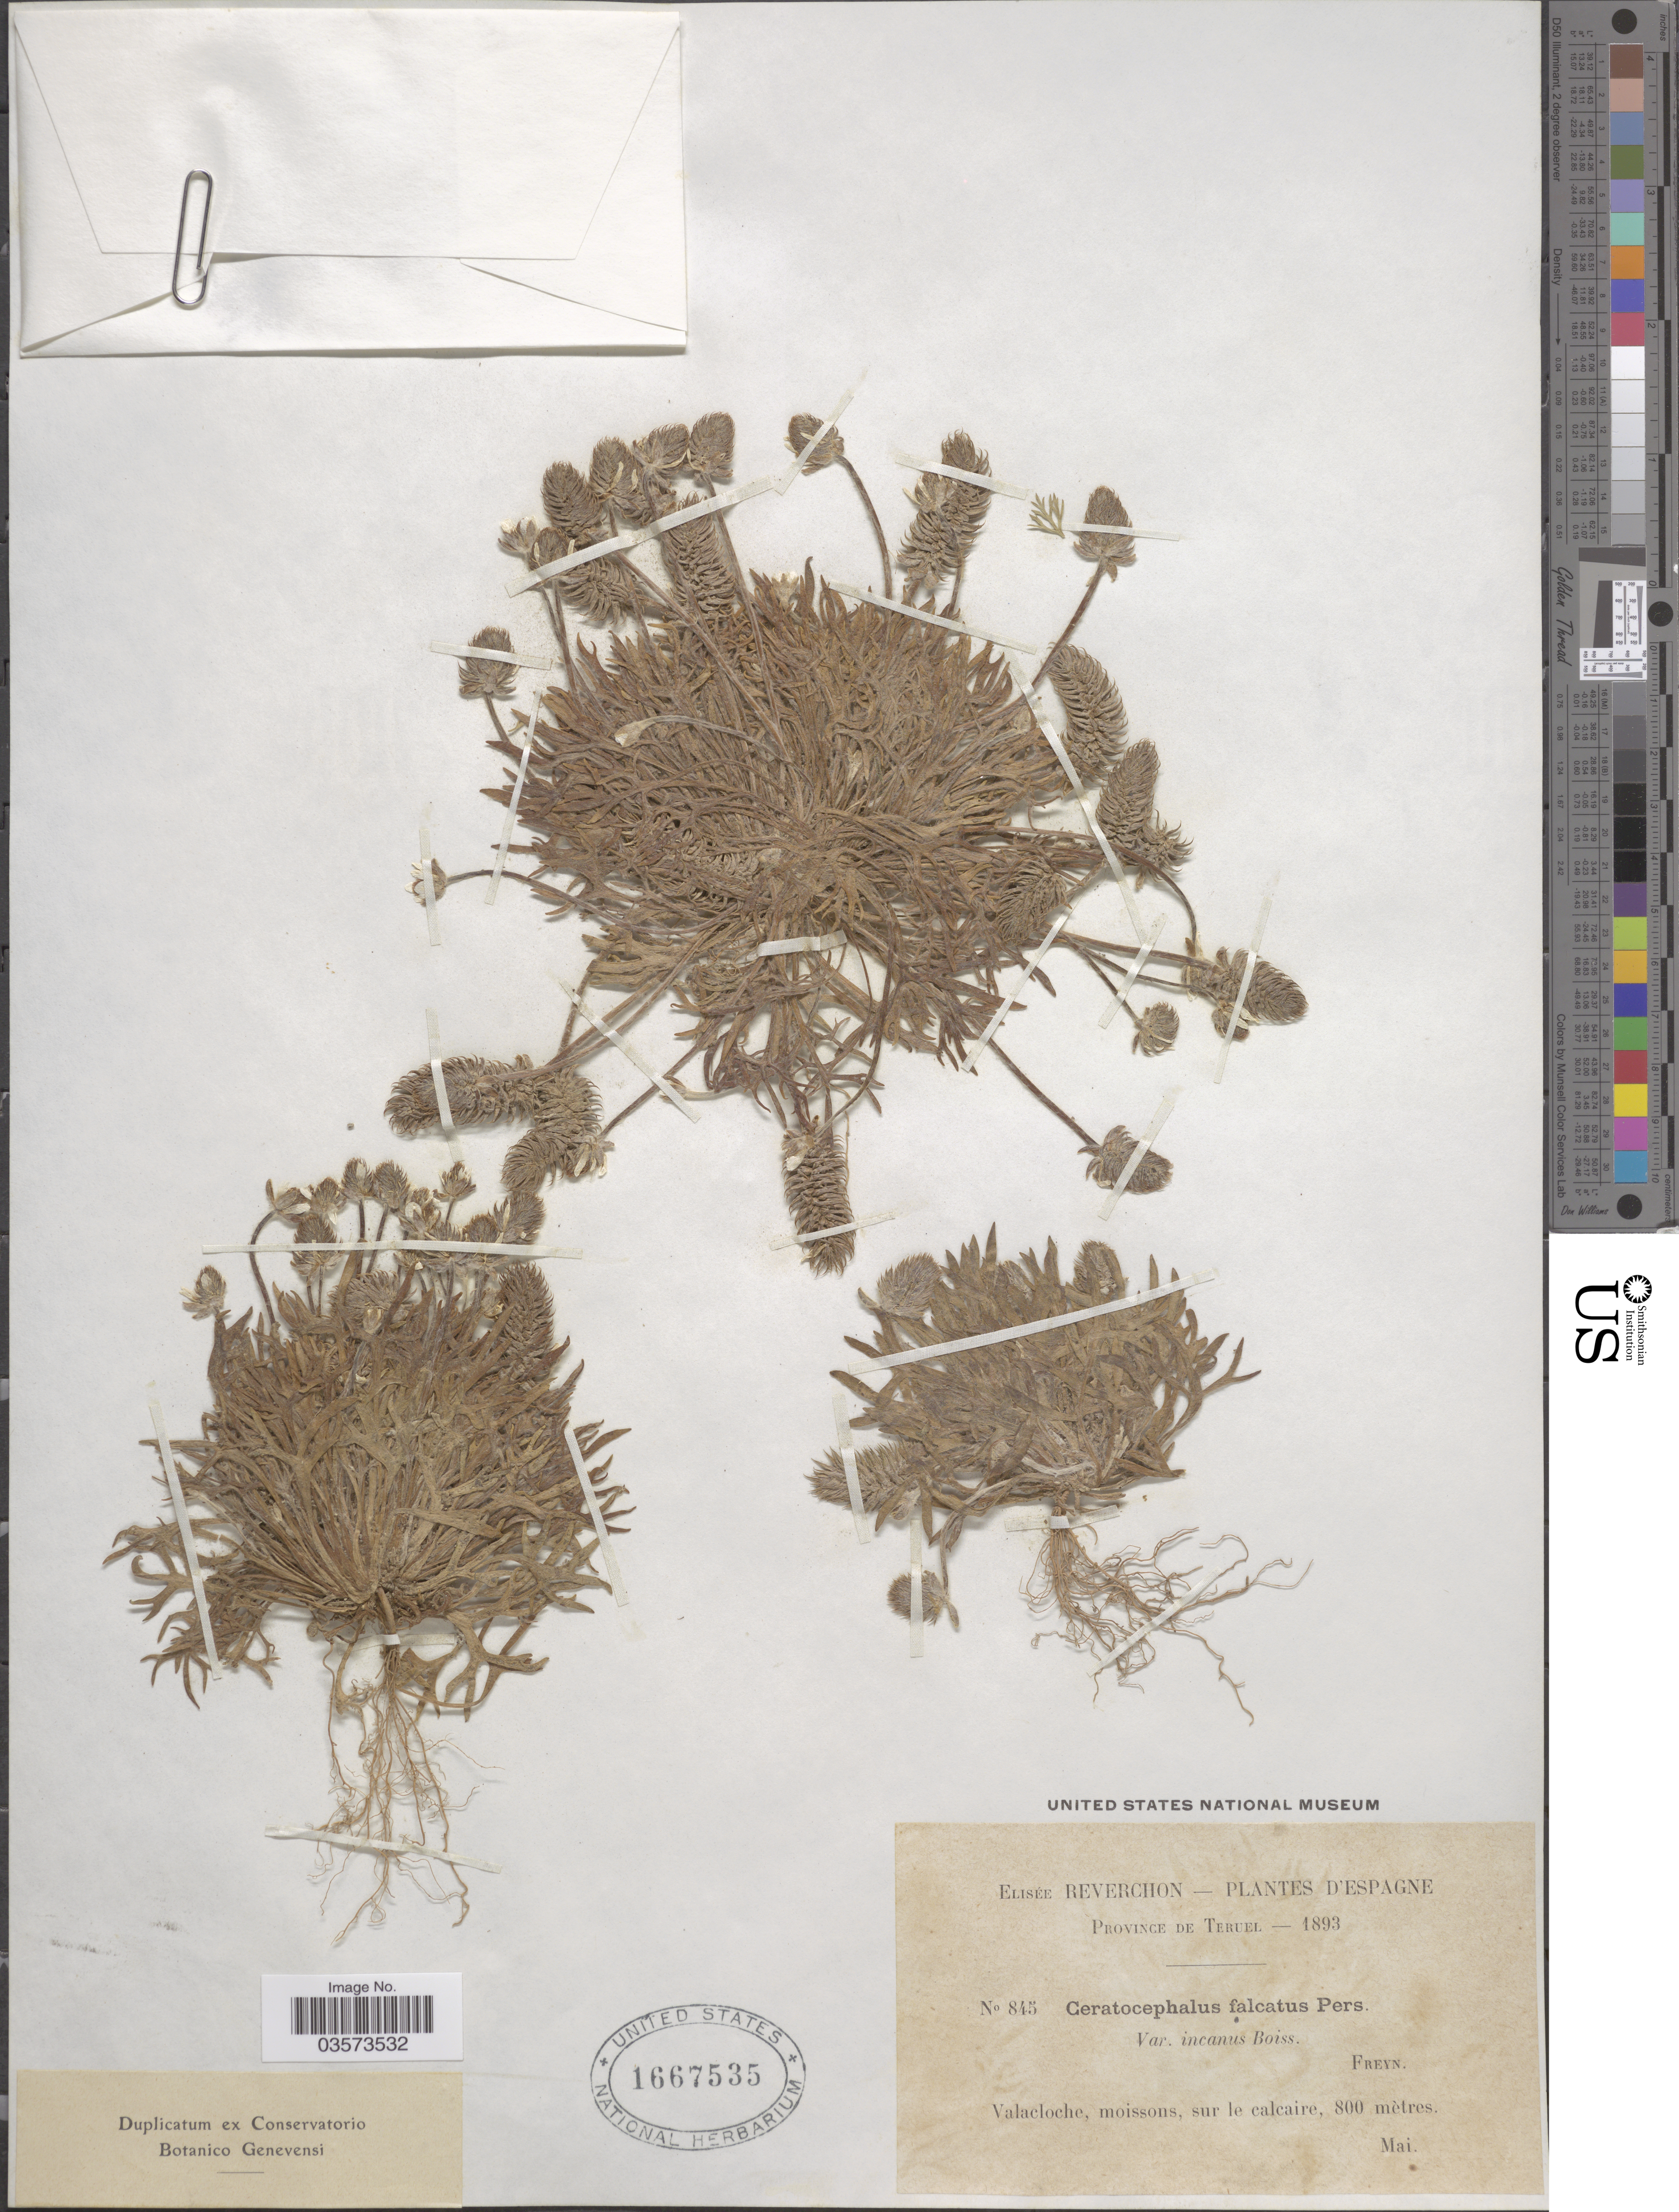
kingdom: Plantae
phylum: Tracheophyta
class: Magnoliopsida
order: Ranunculales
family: Ranunculaceae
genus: Ceratocephalus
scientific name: Ceratocephalus falcatus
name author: (L.) Pers.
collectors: E. Reverchon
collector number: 845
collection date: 1893-05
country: Spain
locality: Espagne. Province de Teruel. Valacloche.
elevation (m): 800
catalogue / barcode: US 1667535